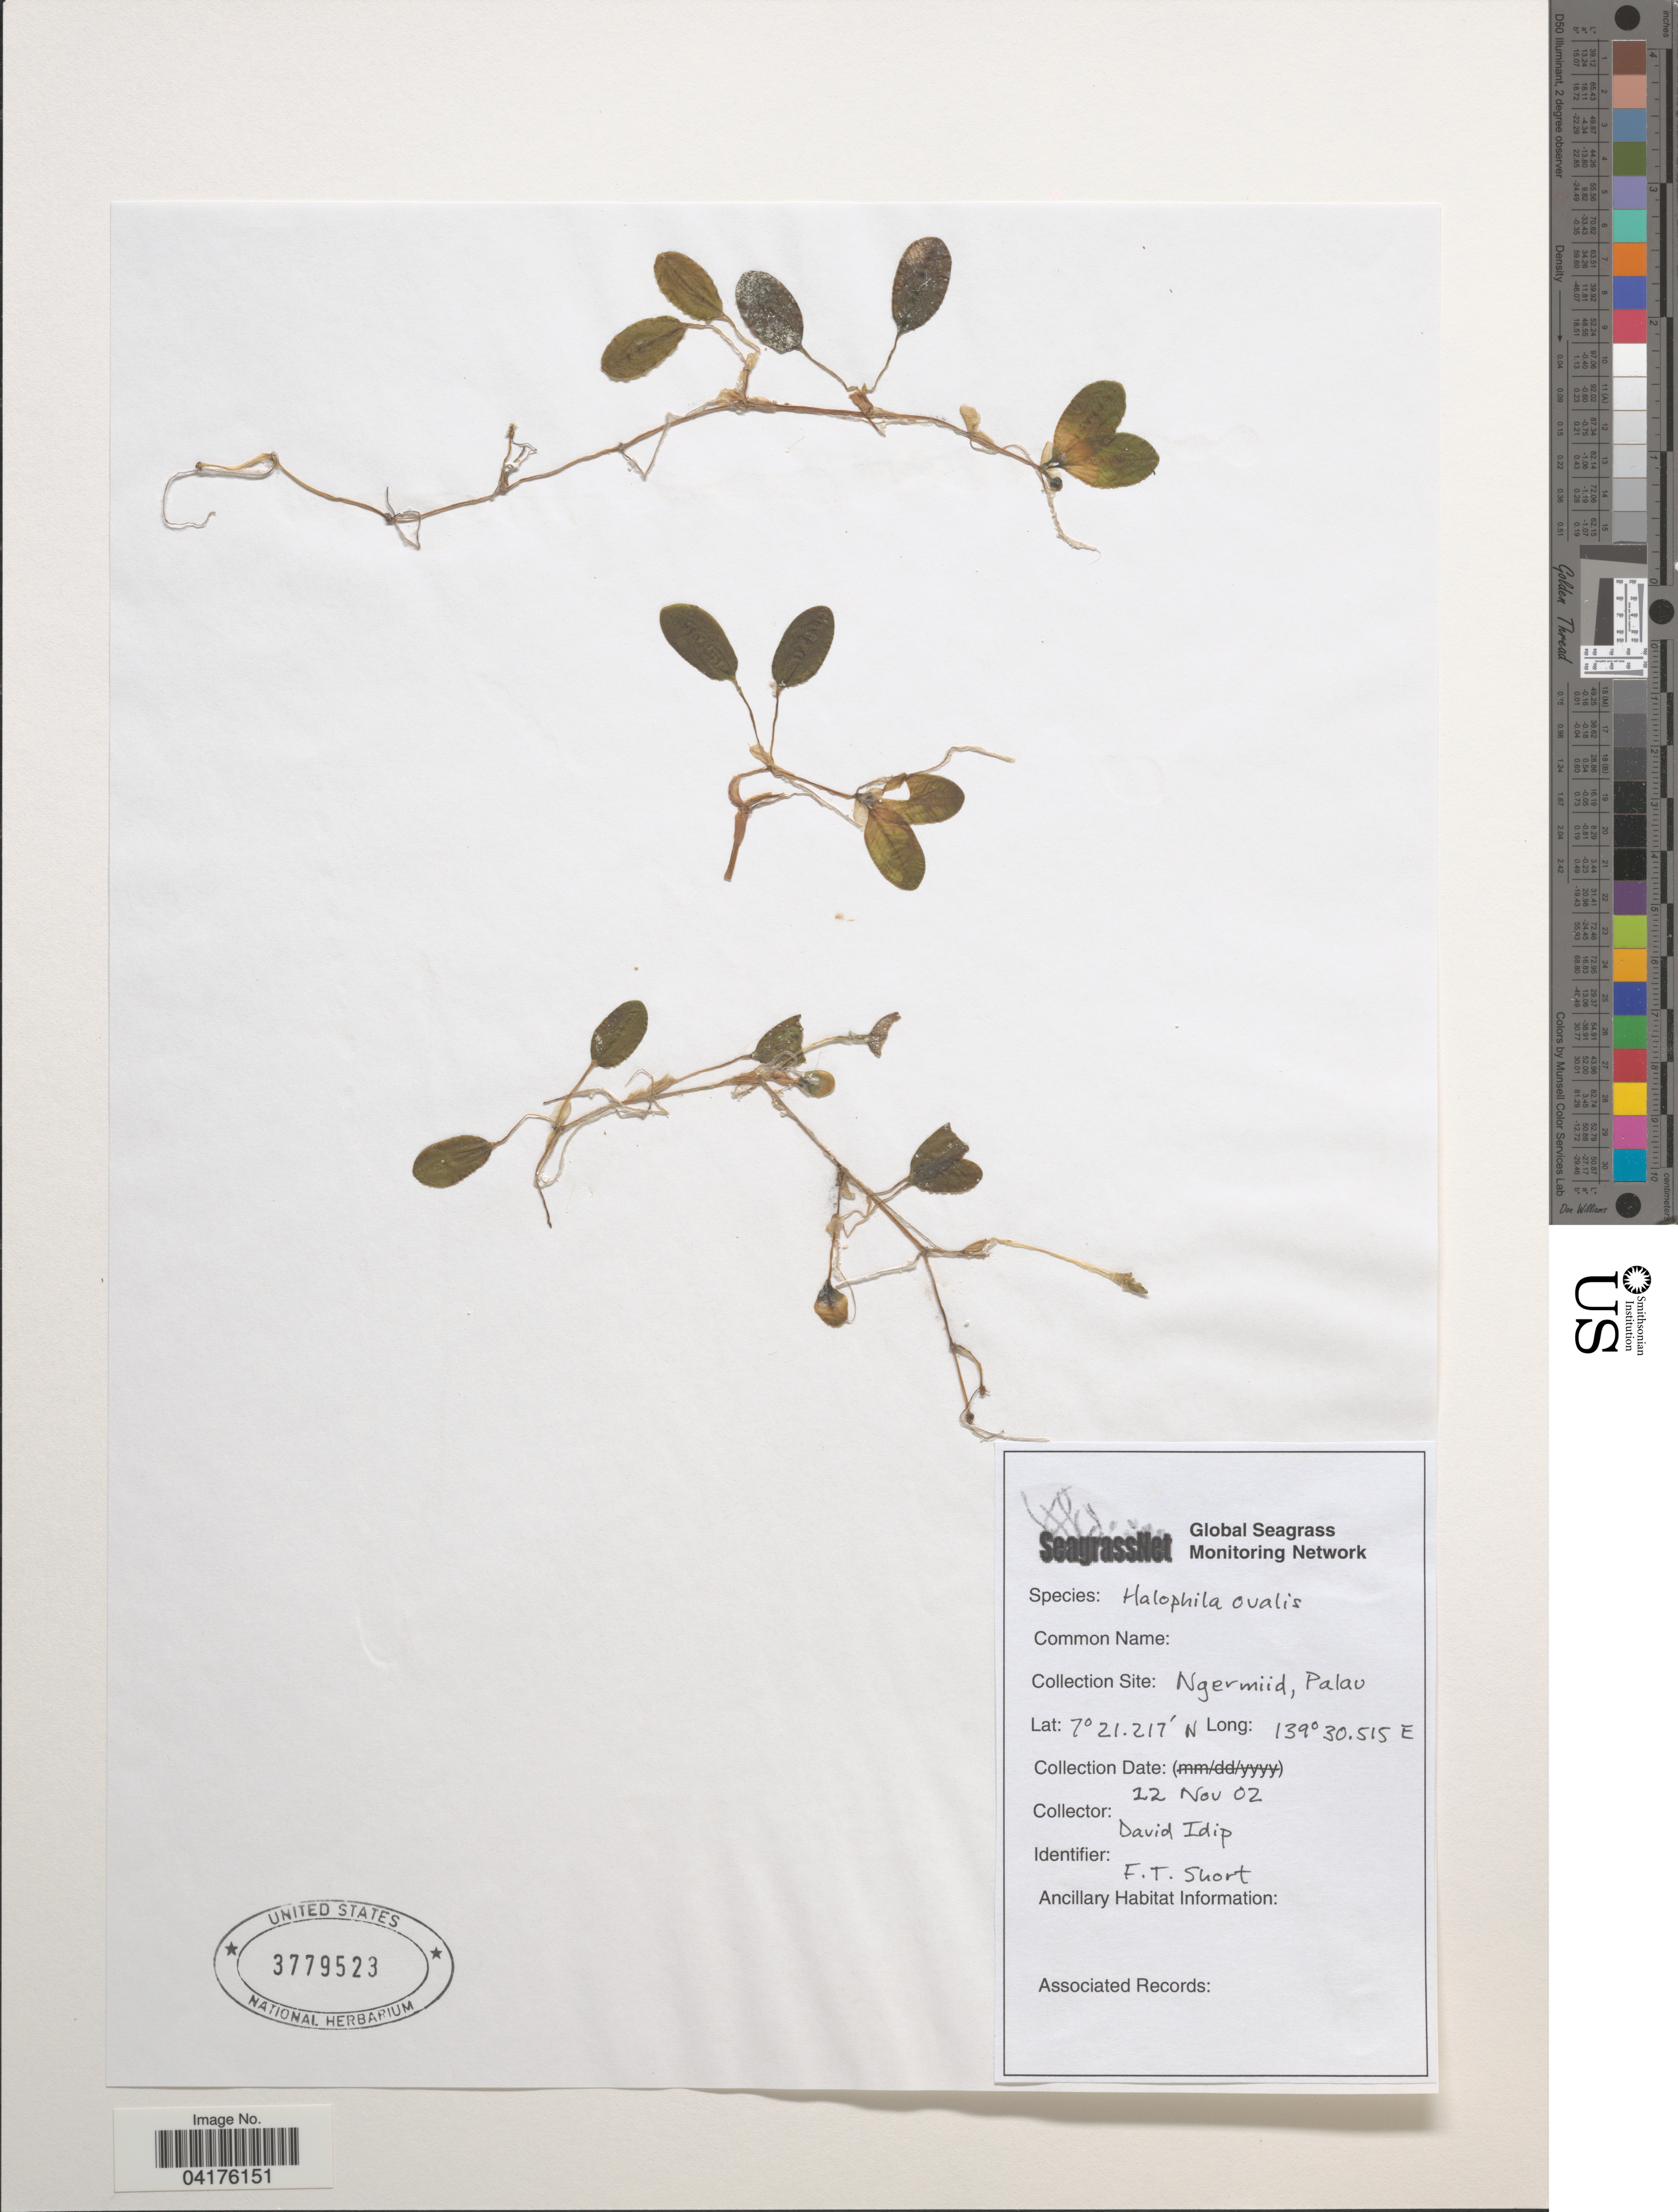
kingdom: Plantae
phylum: Tracheophyta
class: Liliopsida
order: Alismatales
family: Hydrocharitaceae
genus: Halophila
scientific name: Halophila ovalis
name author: (R. Br.) Hook. f.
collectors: D. Idip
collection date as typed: Transcribed d/m/y: 12/11/2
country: Palau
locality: Ngermiid, Palau.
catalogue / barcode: US 3779523